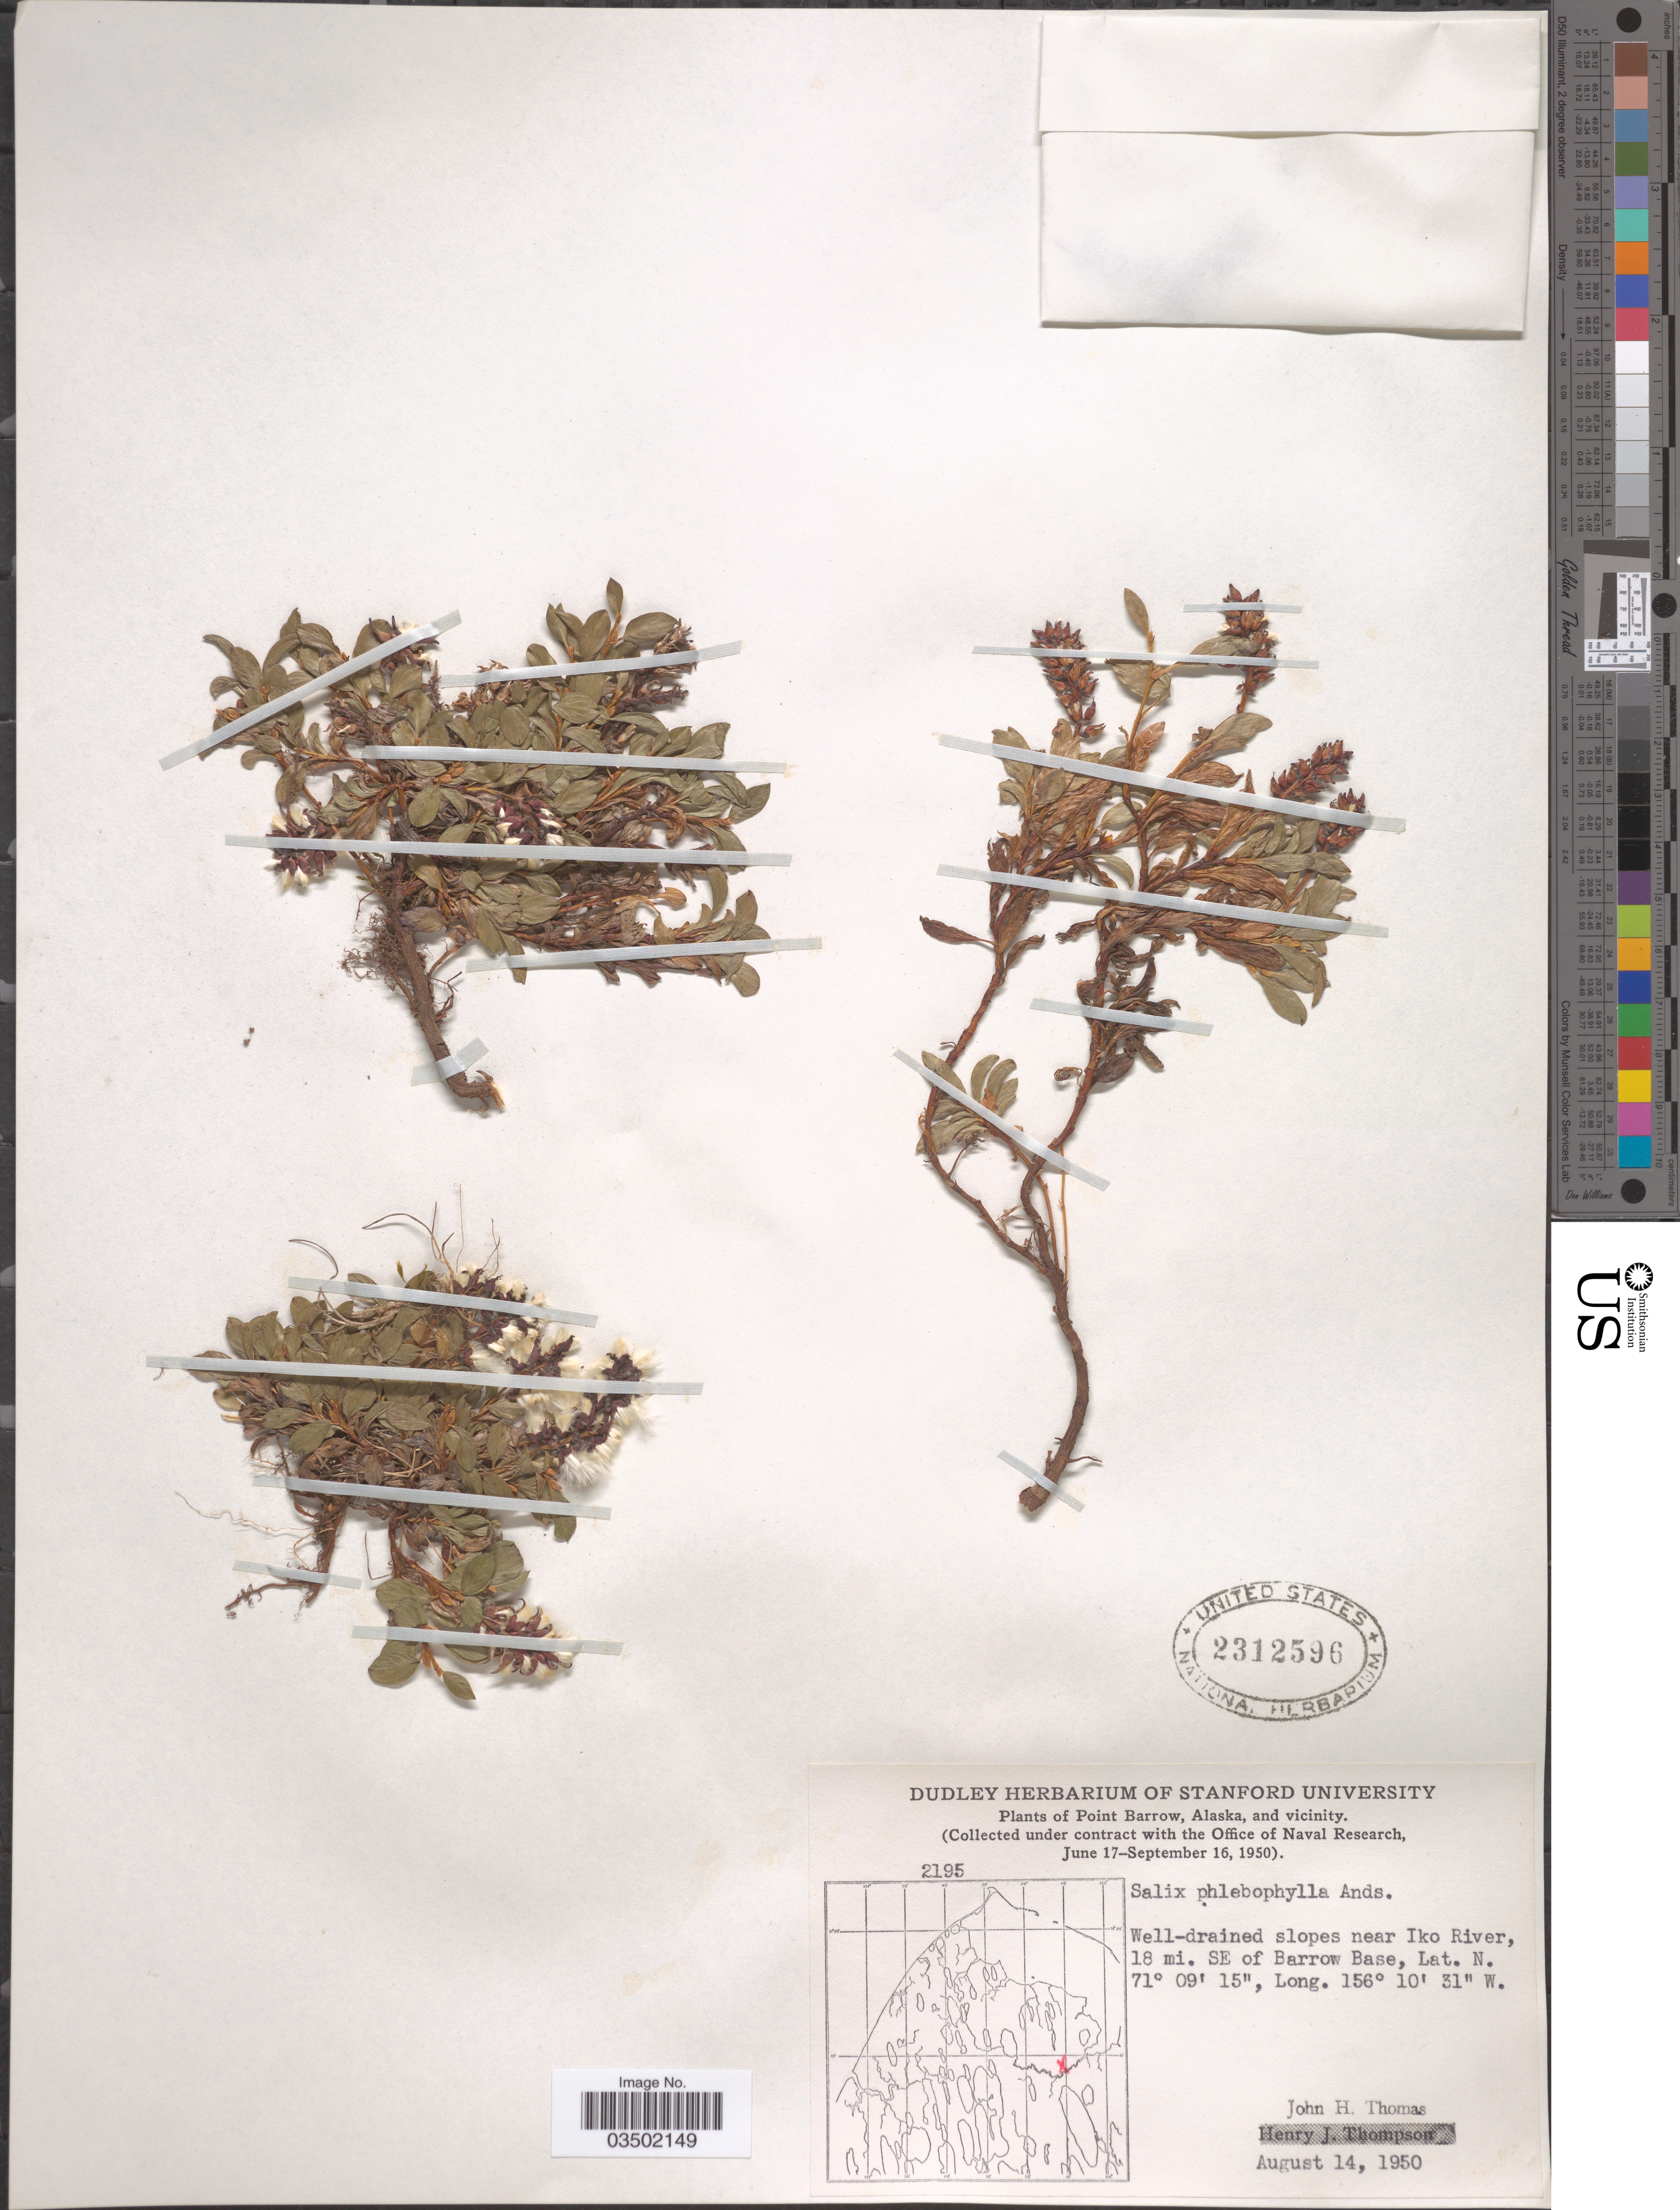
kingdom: Plantae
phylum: Tracheophyta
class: Magnoliopsida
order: Malpighiales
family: Salicaceae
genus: Salix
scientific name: Salix phlebophylla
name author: Andersson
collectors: J. H. Thomas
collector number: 2195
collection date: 1950-08-14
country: United States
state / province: Alaska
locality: Point Barrow and vicinity. Slopes near Iko River, 18 mi. SE of Barrow base.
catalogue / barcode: US 2312596